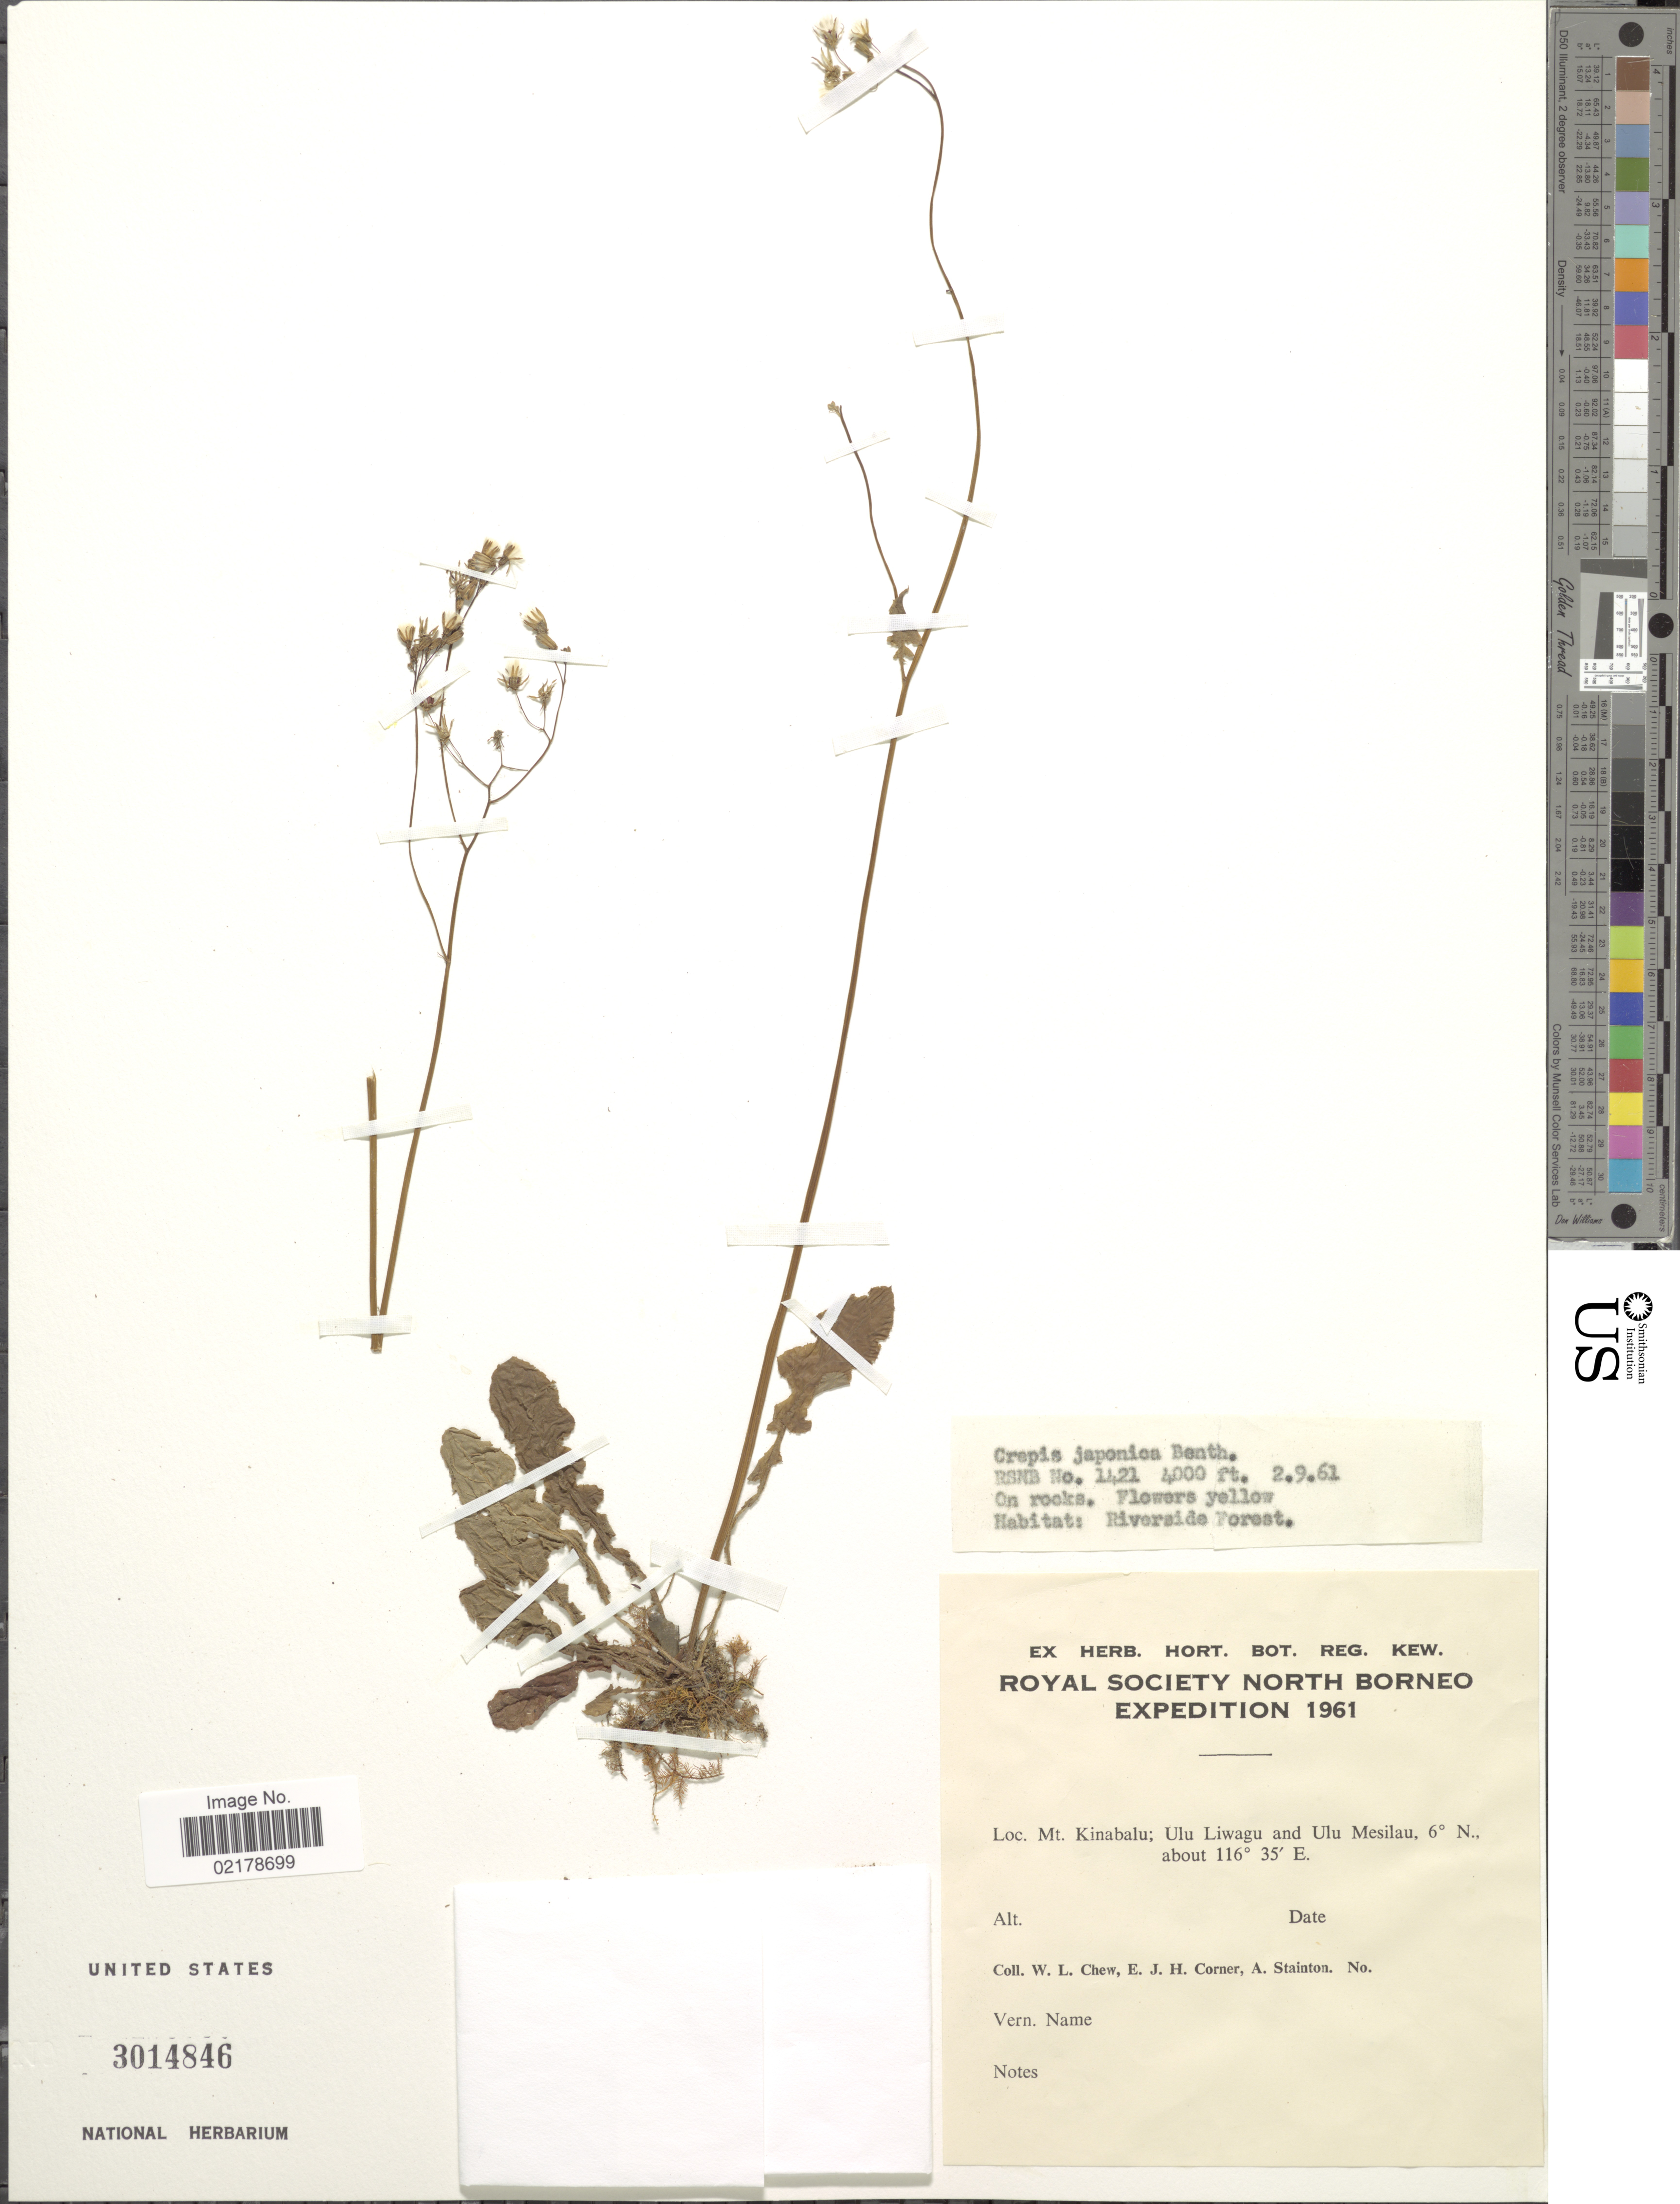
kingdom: Plantae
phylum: Tracheophyta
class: Magnoliopsida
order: Asterales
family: Asteraceae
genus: Youngia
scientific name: Youngia japonica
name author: (L.) DC.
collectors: W. Chew, E. Corner & A. Stainton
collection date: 1961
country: Malaysia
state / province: Sabah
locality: Royal Society North Borneo. Mt. Kinabalu; Ulu Liwagu and Ulu Mesilau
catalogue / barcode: US 3014846